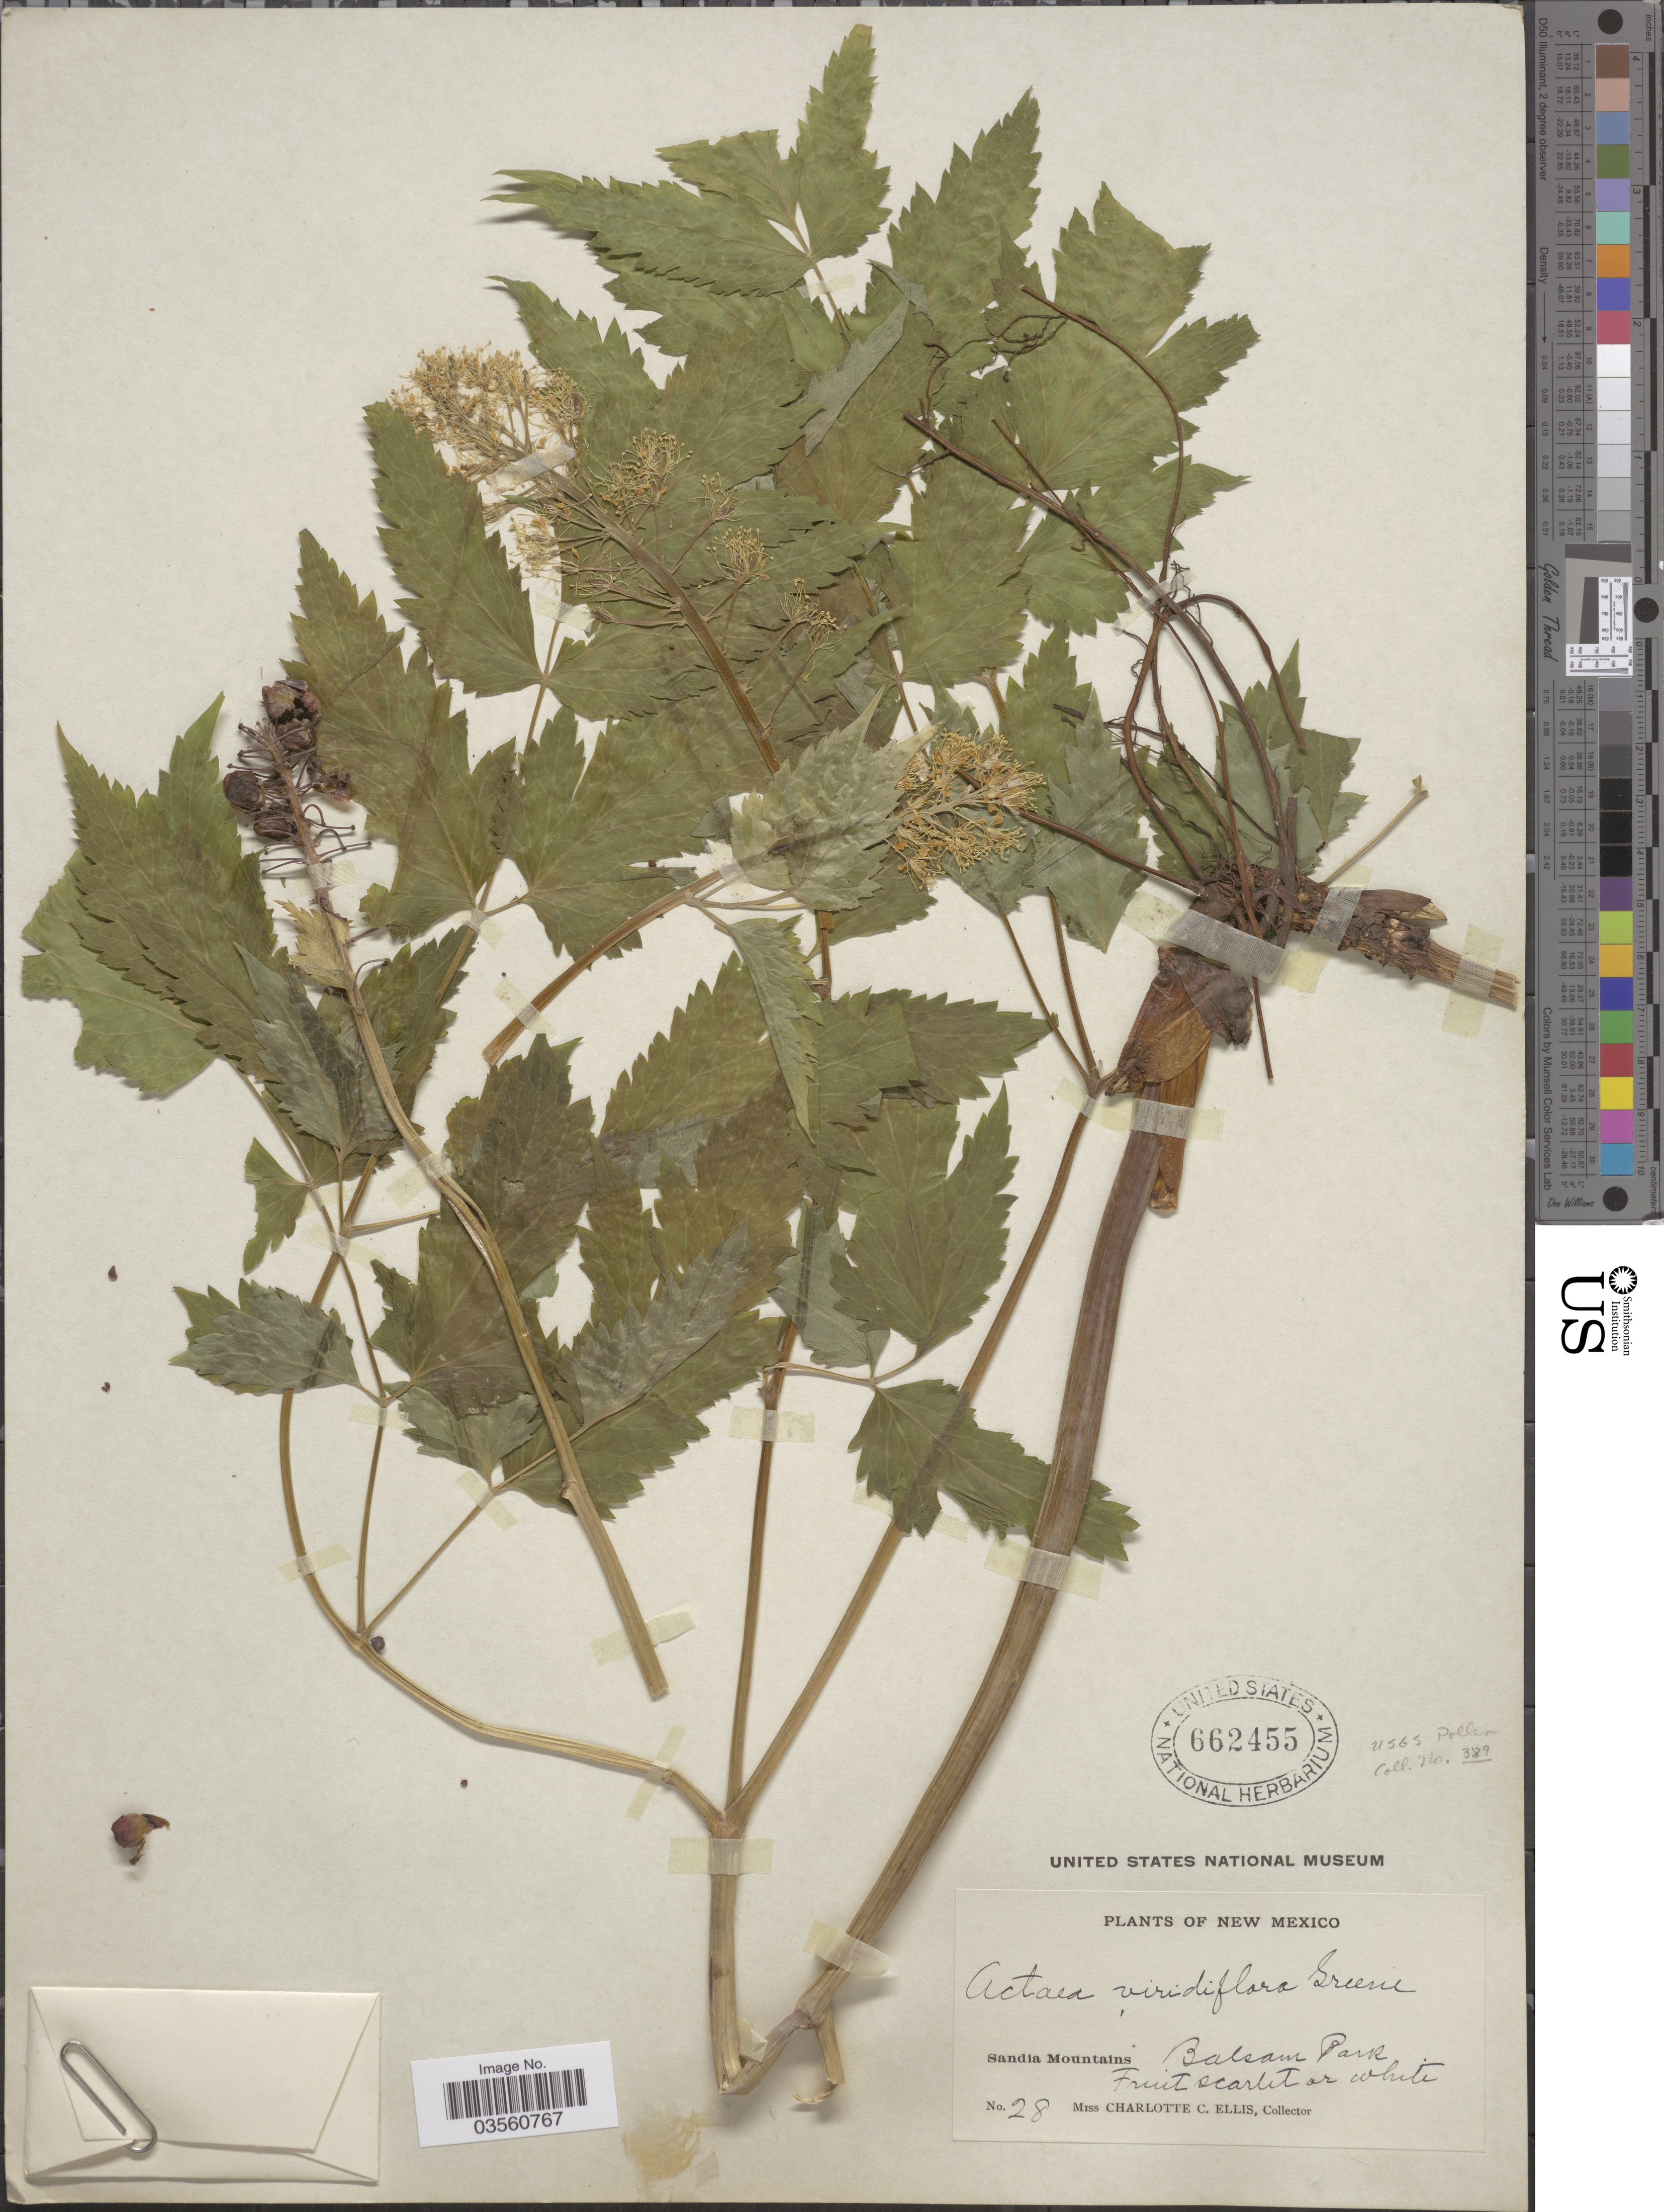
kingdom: Plantae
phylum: Tracheophyta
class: Magnoliopsida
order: Ranunculales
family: Ranunculaceae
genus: Actaea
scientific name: Actaea viridiflora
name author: Greene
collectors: C. C. Ellis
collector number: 28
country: United States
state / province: New Mexico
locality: Sandia Mountains Balsam Park.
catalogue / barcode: US 662455